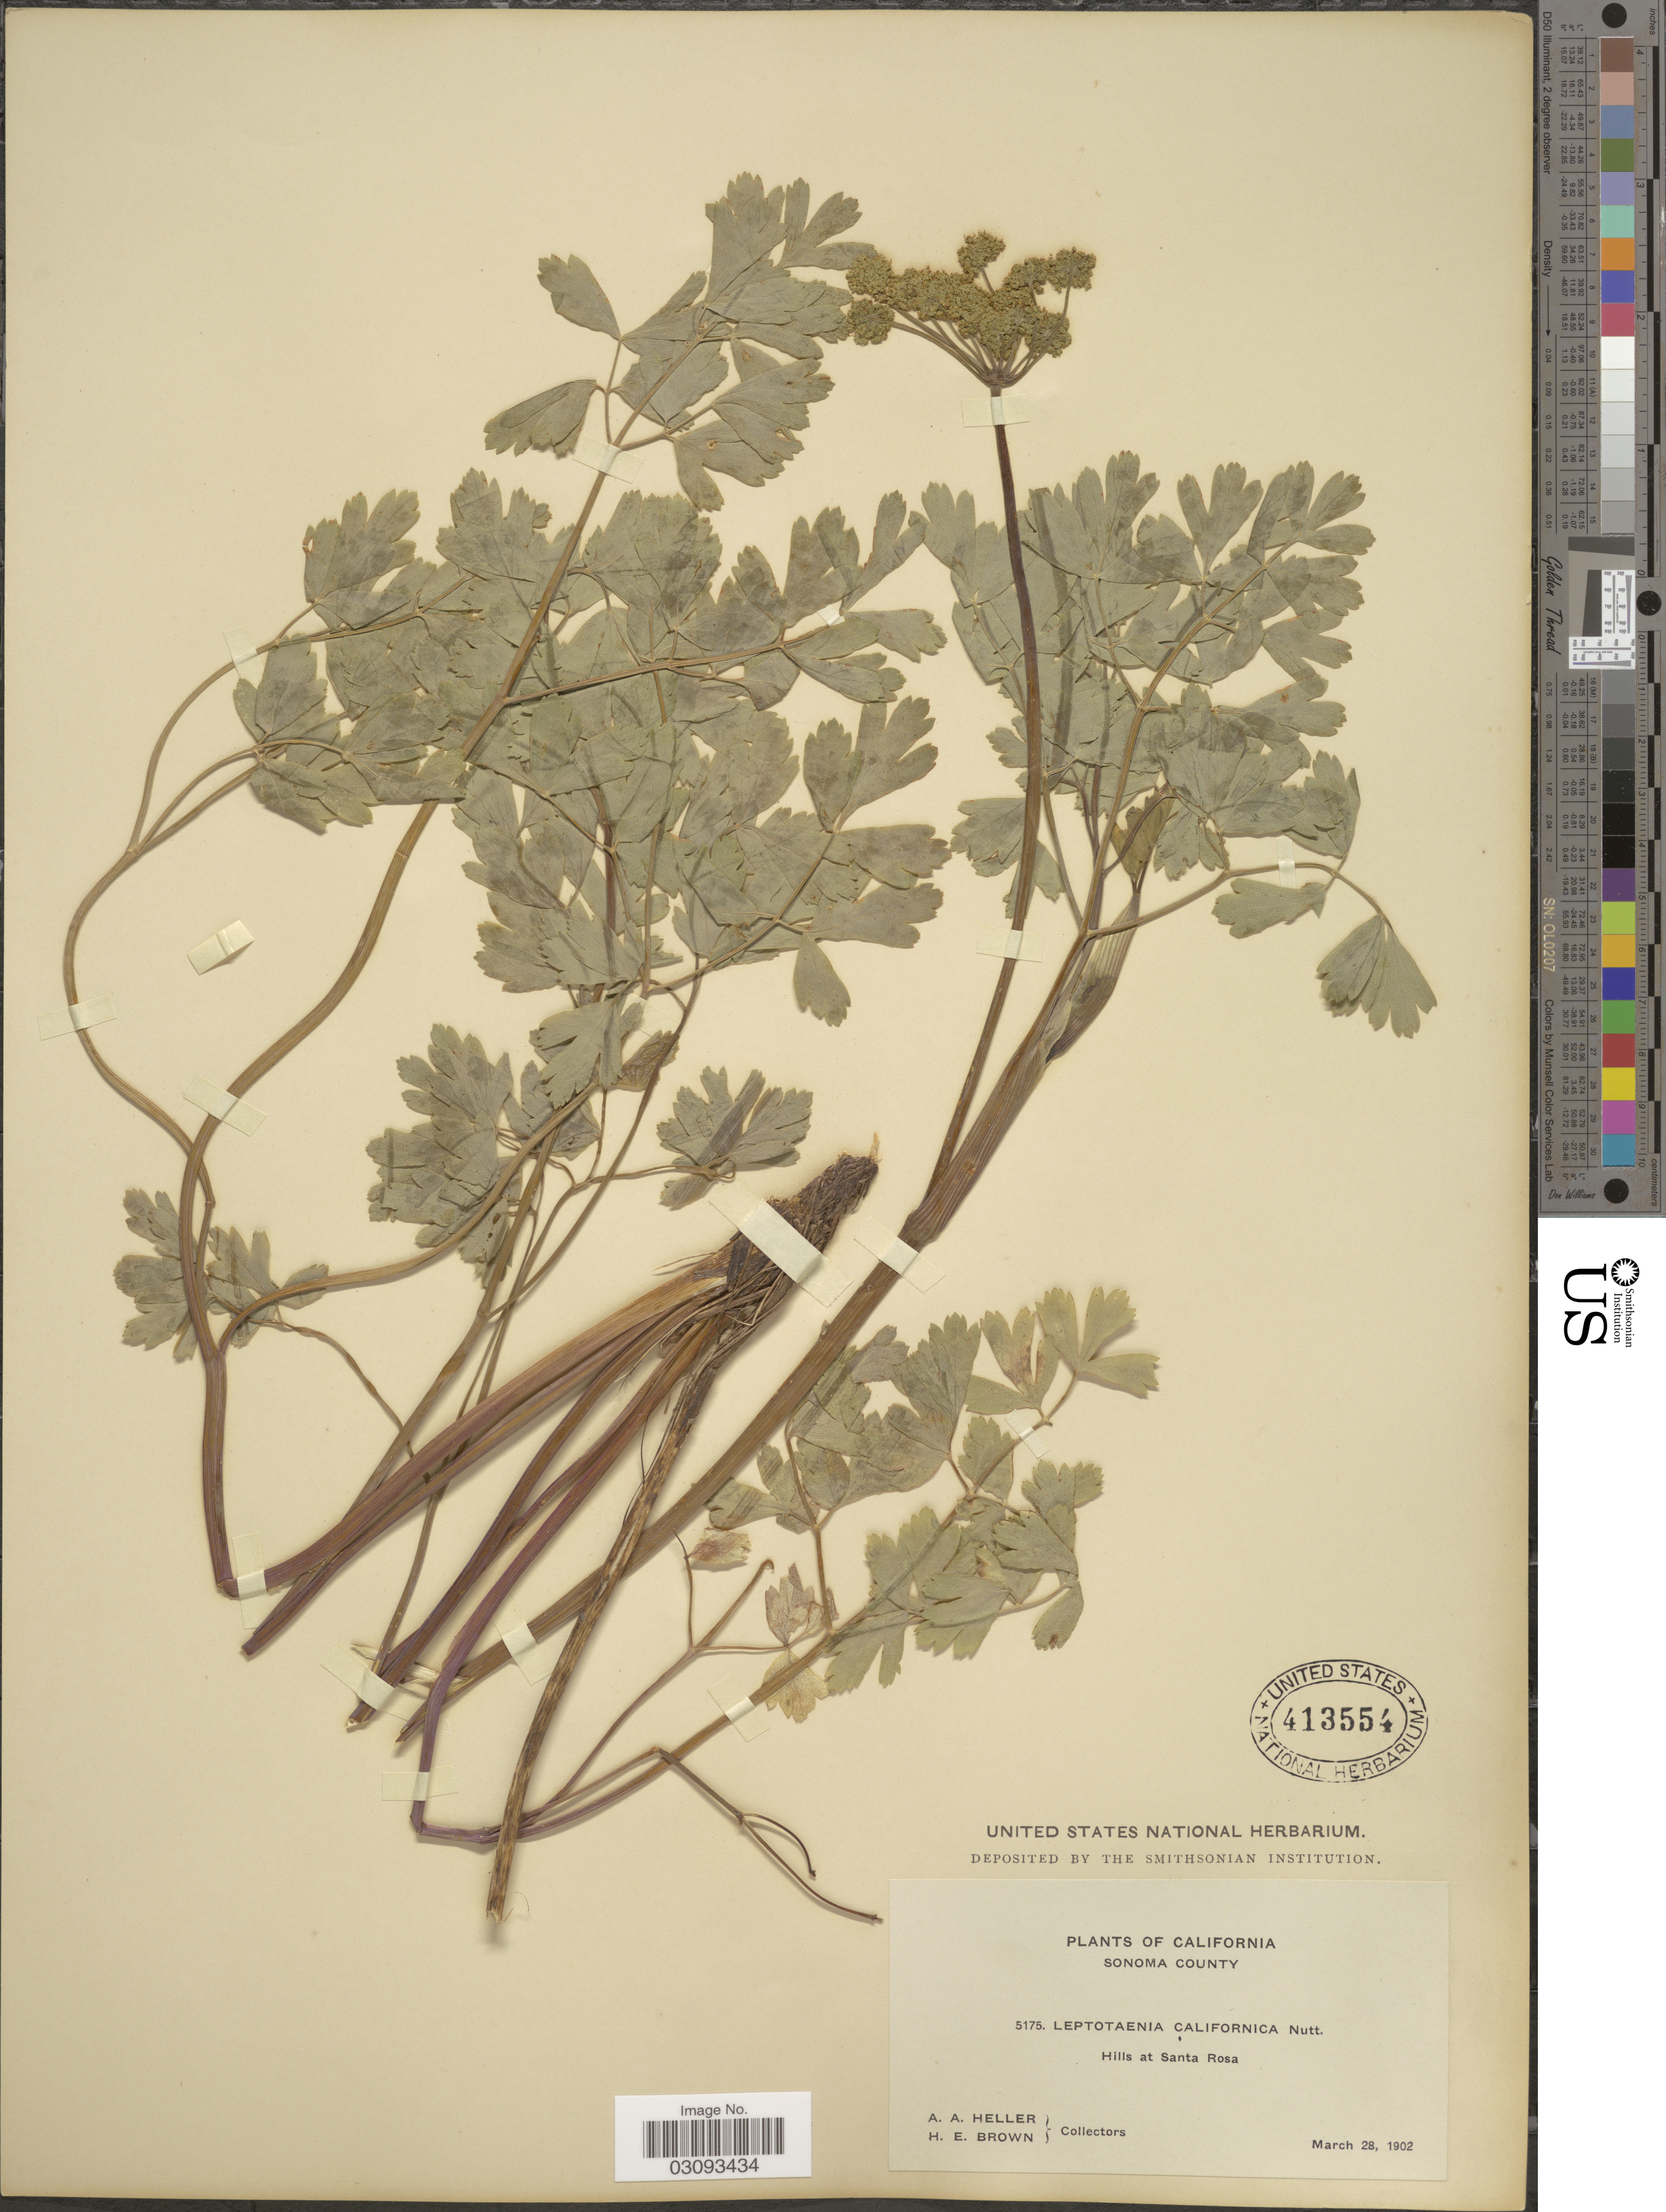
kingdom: Plantae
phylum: Tracheophyta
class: Magnoliopsida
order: Apiales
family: Apiaceae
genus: Lomatium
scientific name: Lomatium californicum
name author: (Nutt.) Mathias & Constance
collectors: A. A. Heller & H. E. Brown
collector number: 5175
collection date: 1902-03-28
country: United States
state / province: California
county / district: Sonoma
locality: Sonoma County. Hills at Santa Rosa.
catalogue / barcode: US 413554